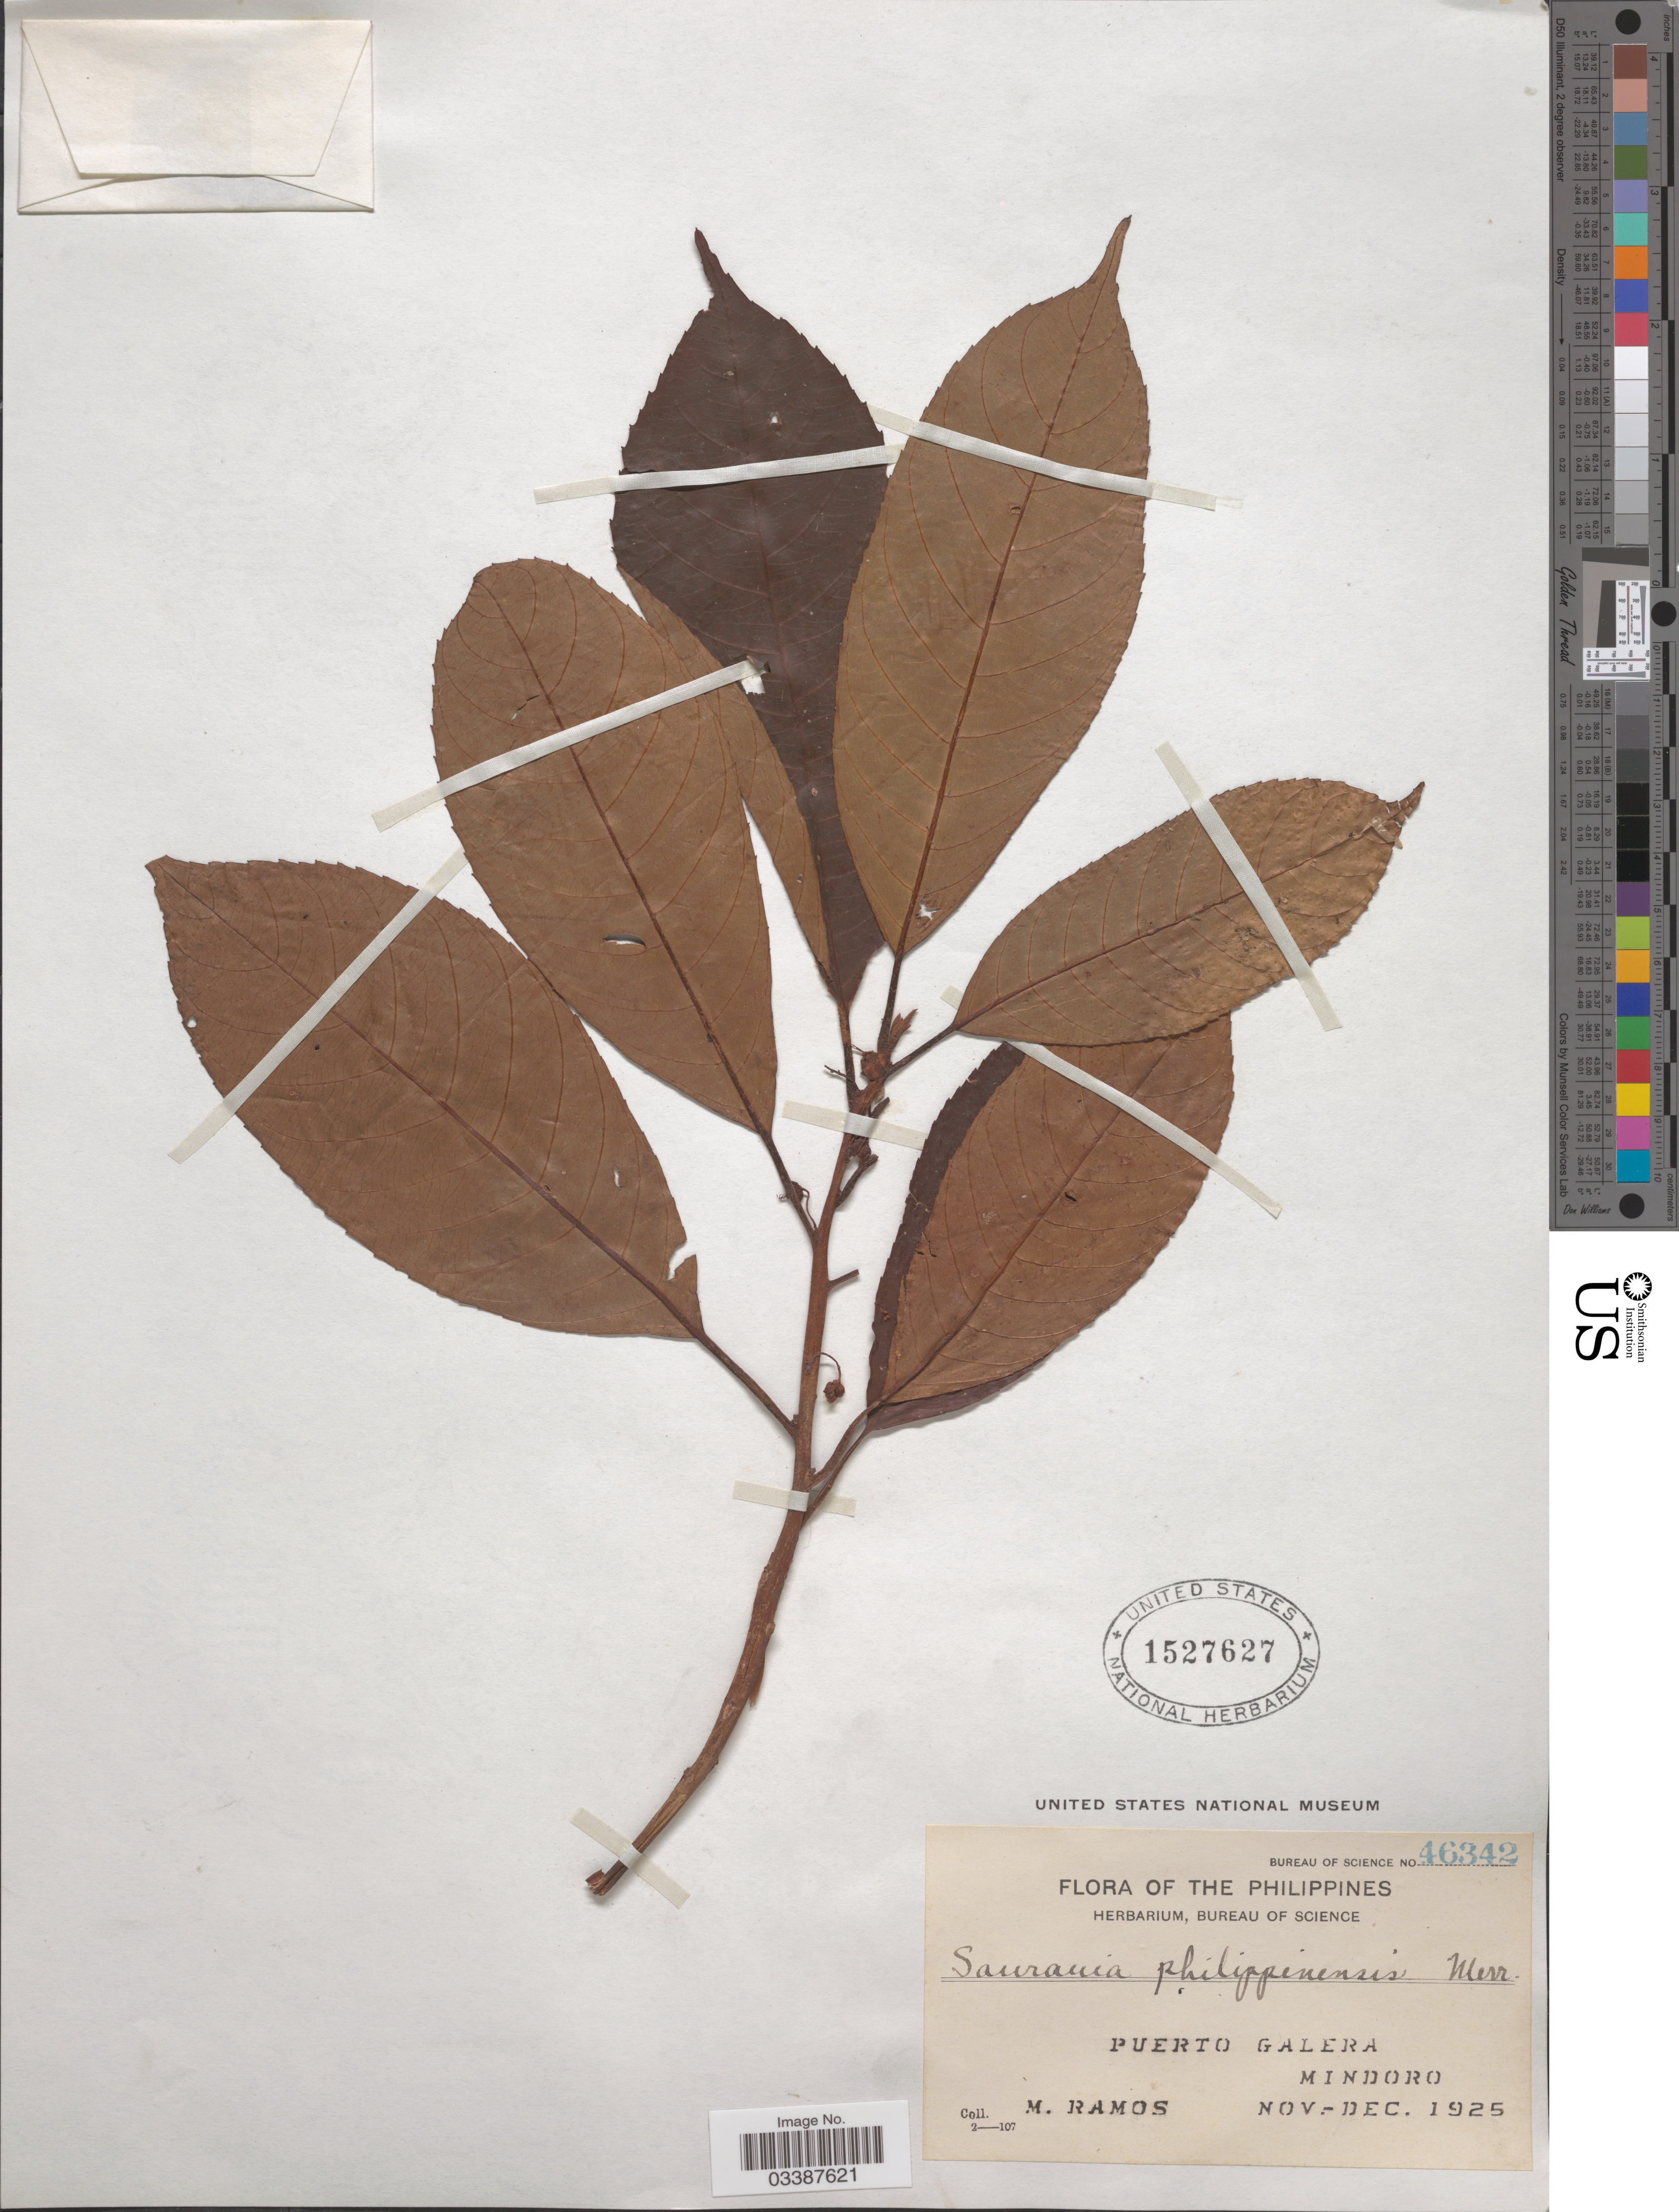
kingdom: Plantae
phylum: Tracheophyta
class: Magnoliopsida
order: Ericales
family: Actinidiaceae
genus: Saurauia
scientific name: Saurauia philippinensis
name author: Merr.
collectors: M. Ramos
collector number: Bureau of Science 46342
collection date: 1925-11/1925-12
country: Philippines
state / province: Mimaropa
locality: Puerto Galera, Mindoro.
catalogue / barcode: US 1527627